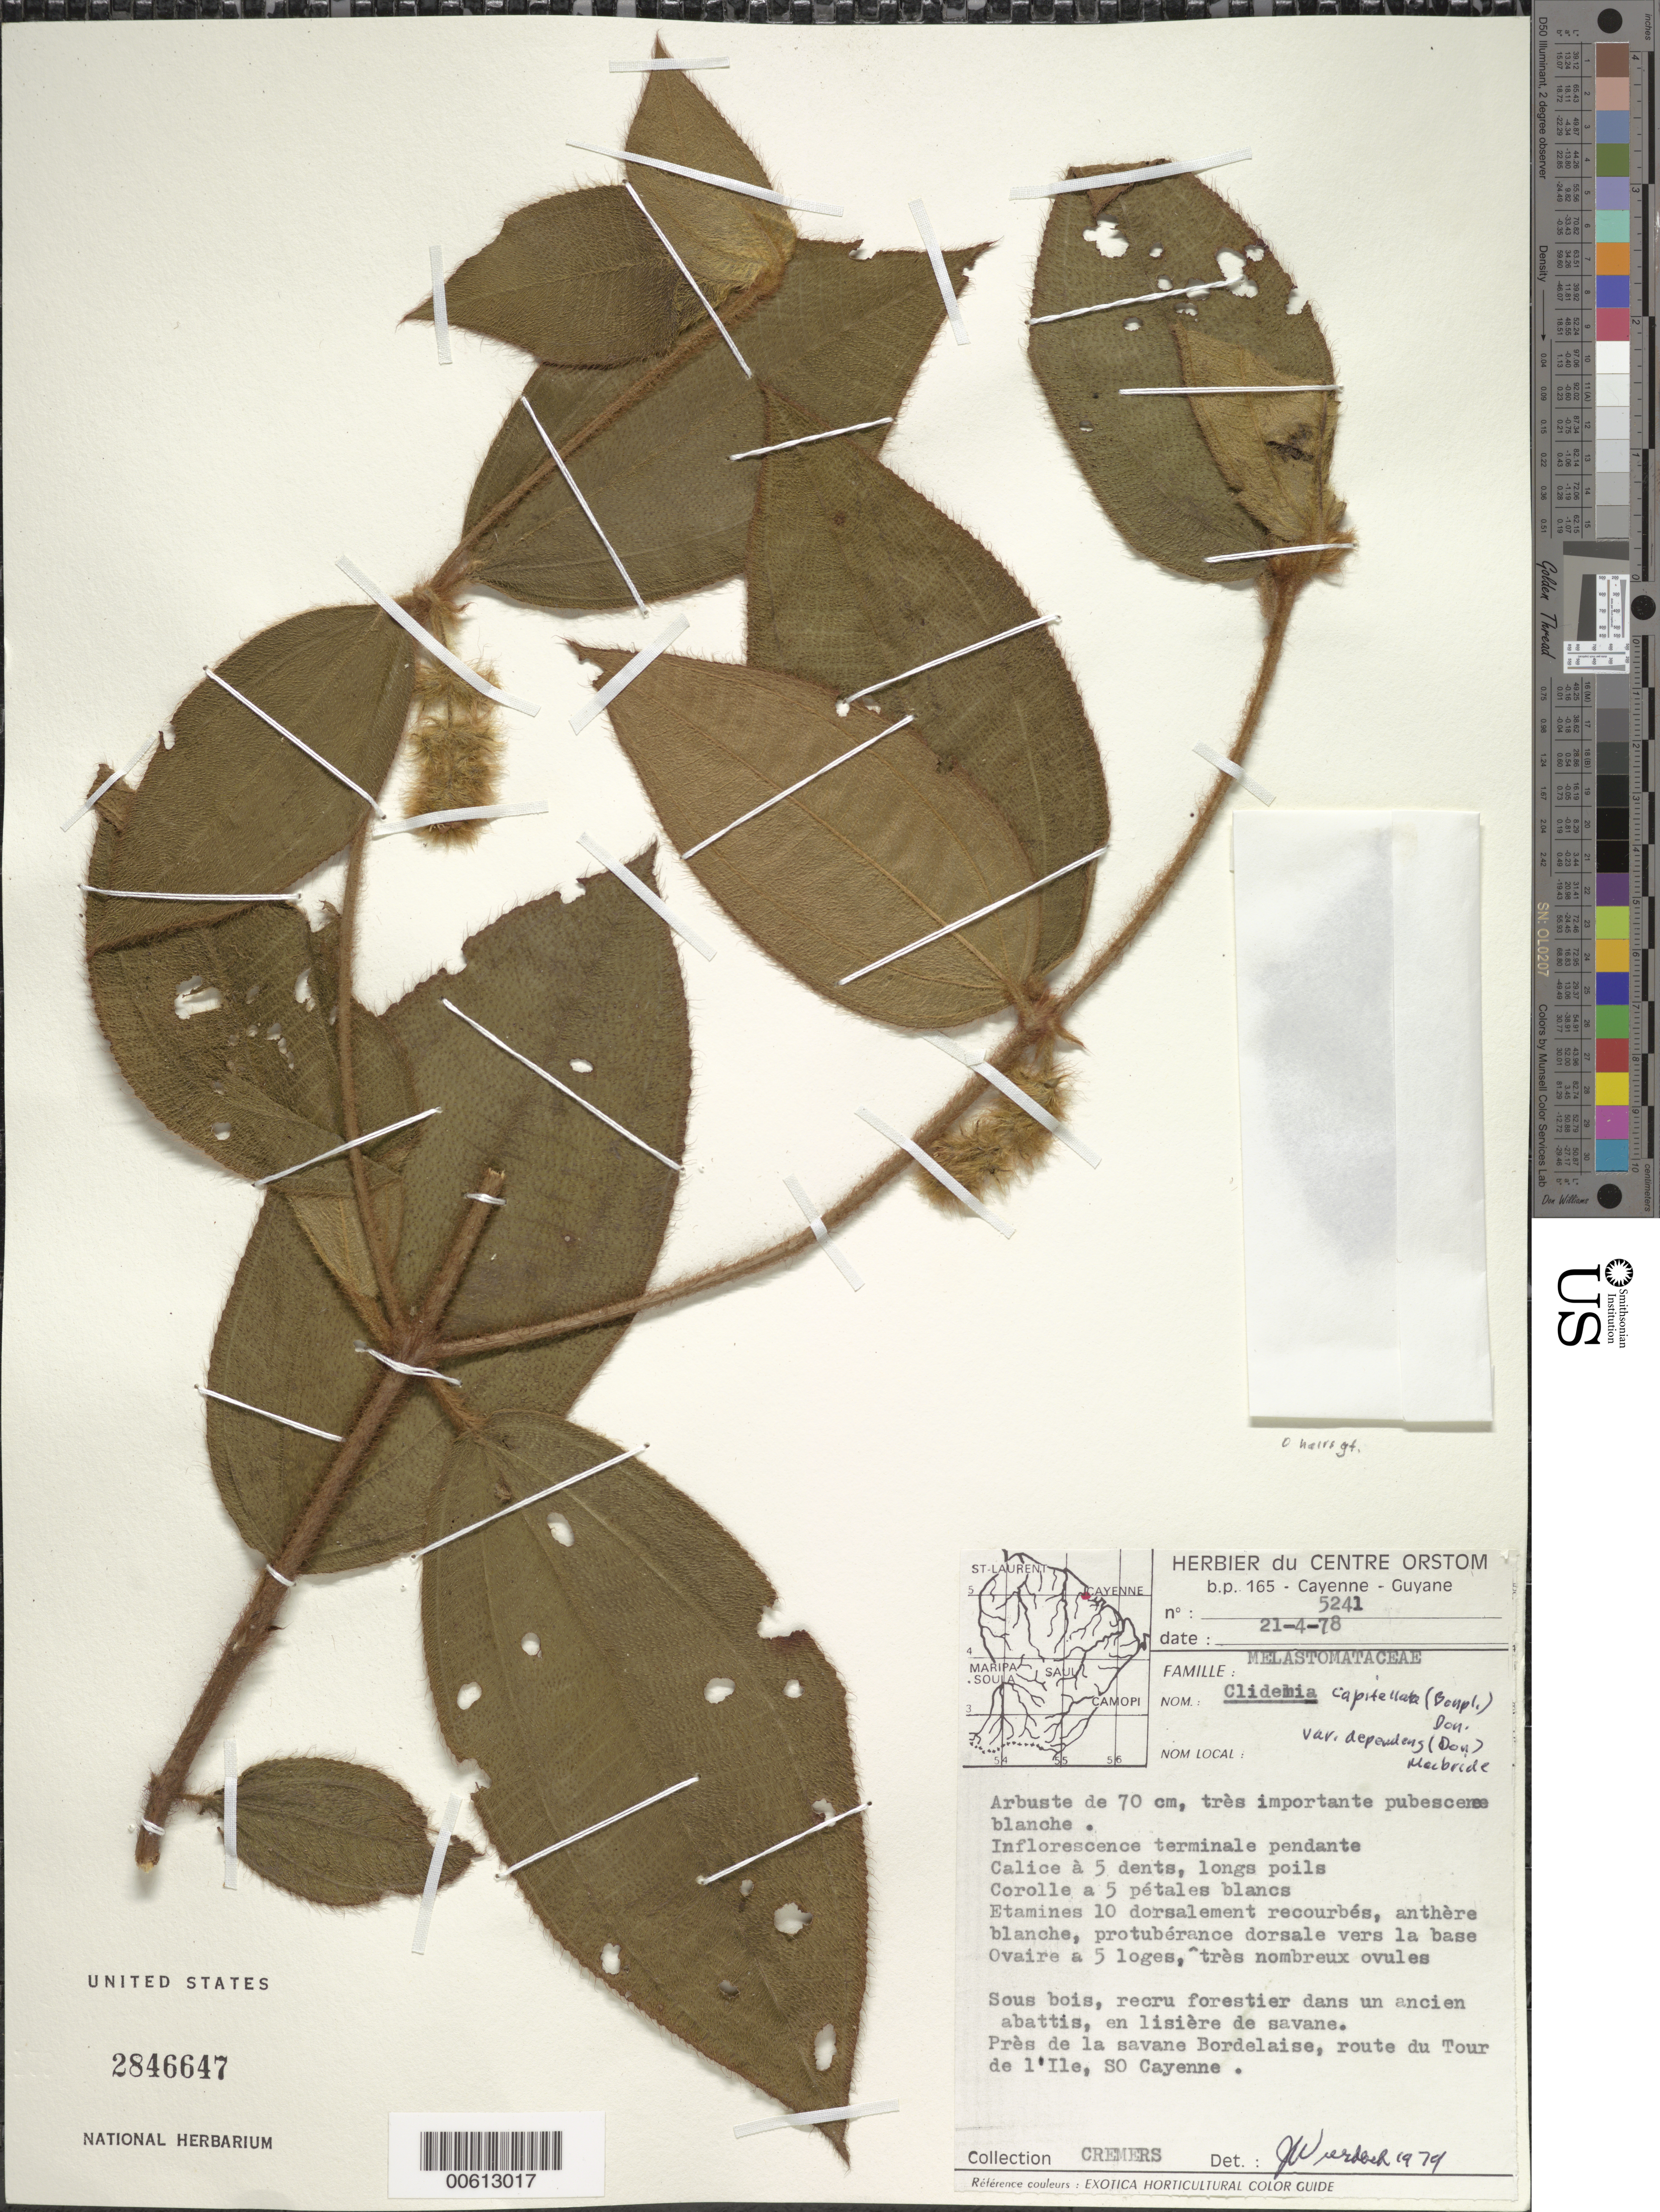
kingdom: Plantae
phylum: Tracheophyta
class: Magnoliopsida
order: Myrtales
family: Melastomataceae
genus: Clidemia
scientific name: Clidemia capitellata var. dependens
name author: (Pav. & D. Don) J.F. Macbr.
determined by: Wurdack, John J., (US), US (UNITED STATES)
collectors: G. Cremers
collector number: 5241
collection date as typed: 21-Apr-78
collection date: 1978-04-21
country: French Guiana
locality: Savane Bordelaise, route du tour de l'Ile SW de Cayenne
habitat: Sous bois, recru forestier dans un ancien abattis, en lisiere de savane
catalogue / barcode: US 2846647